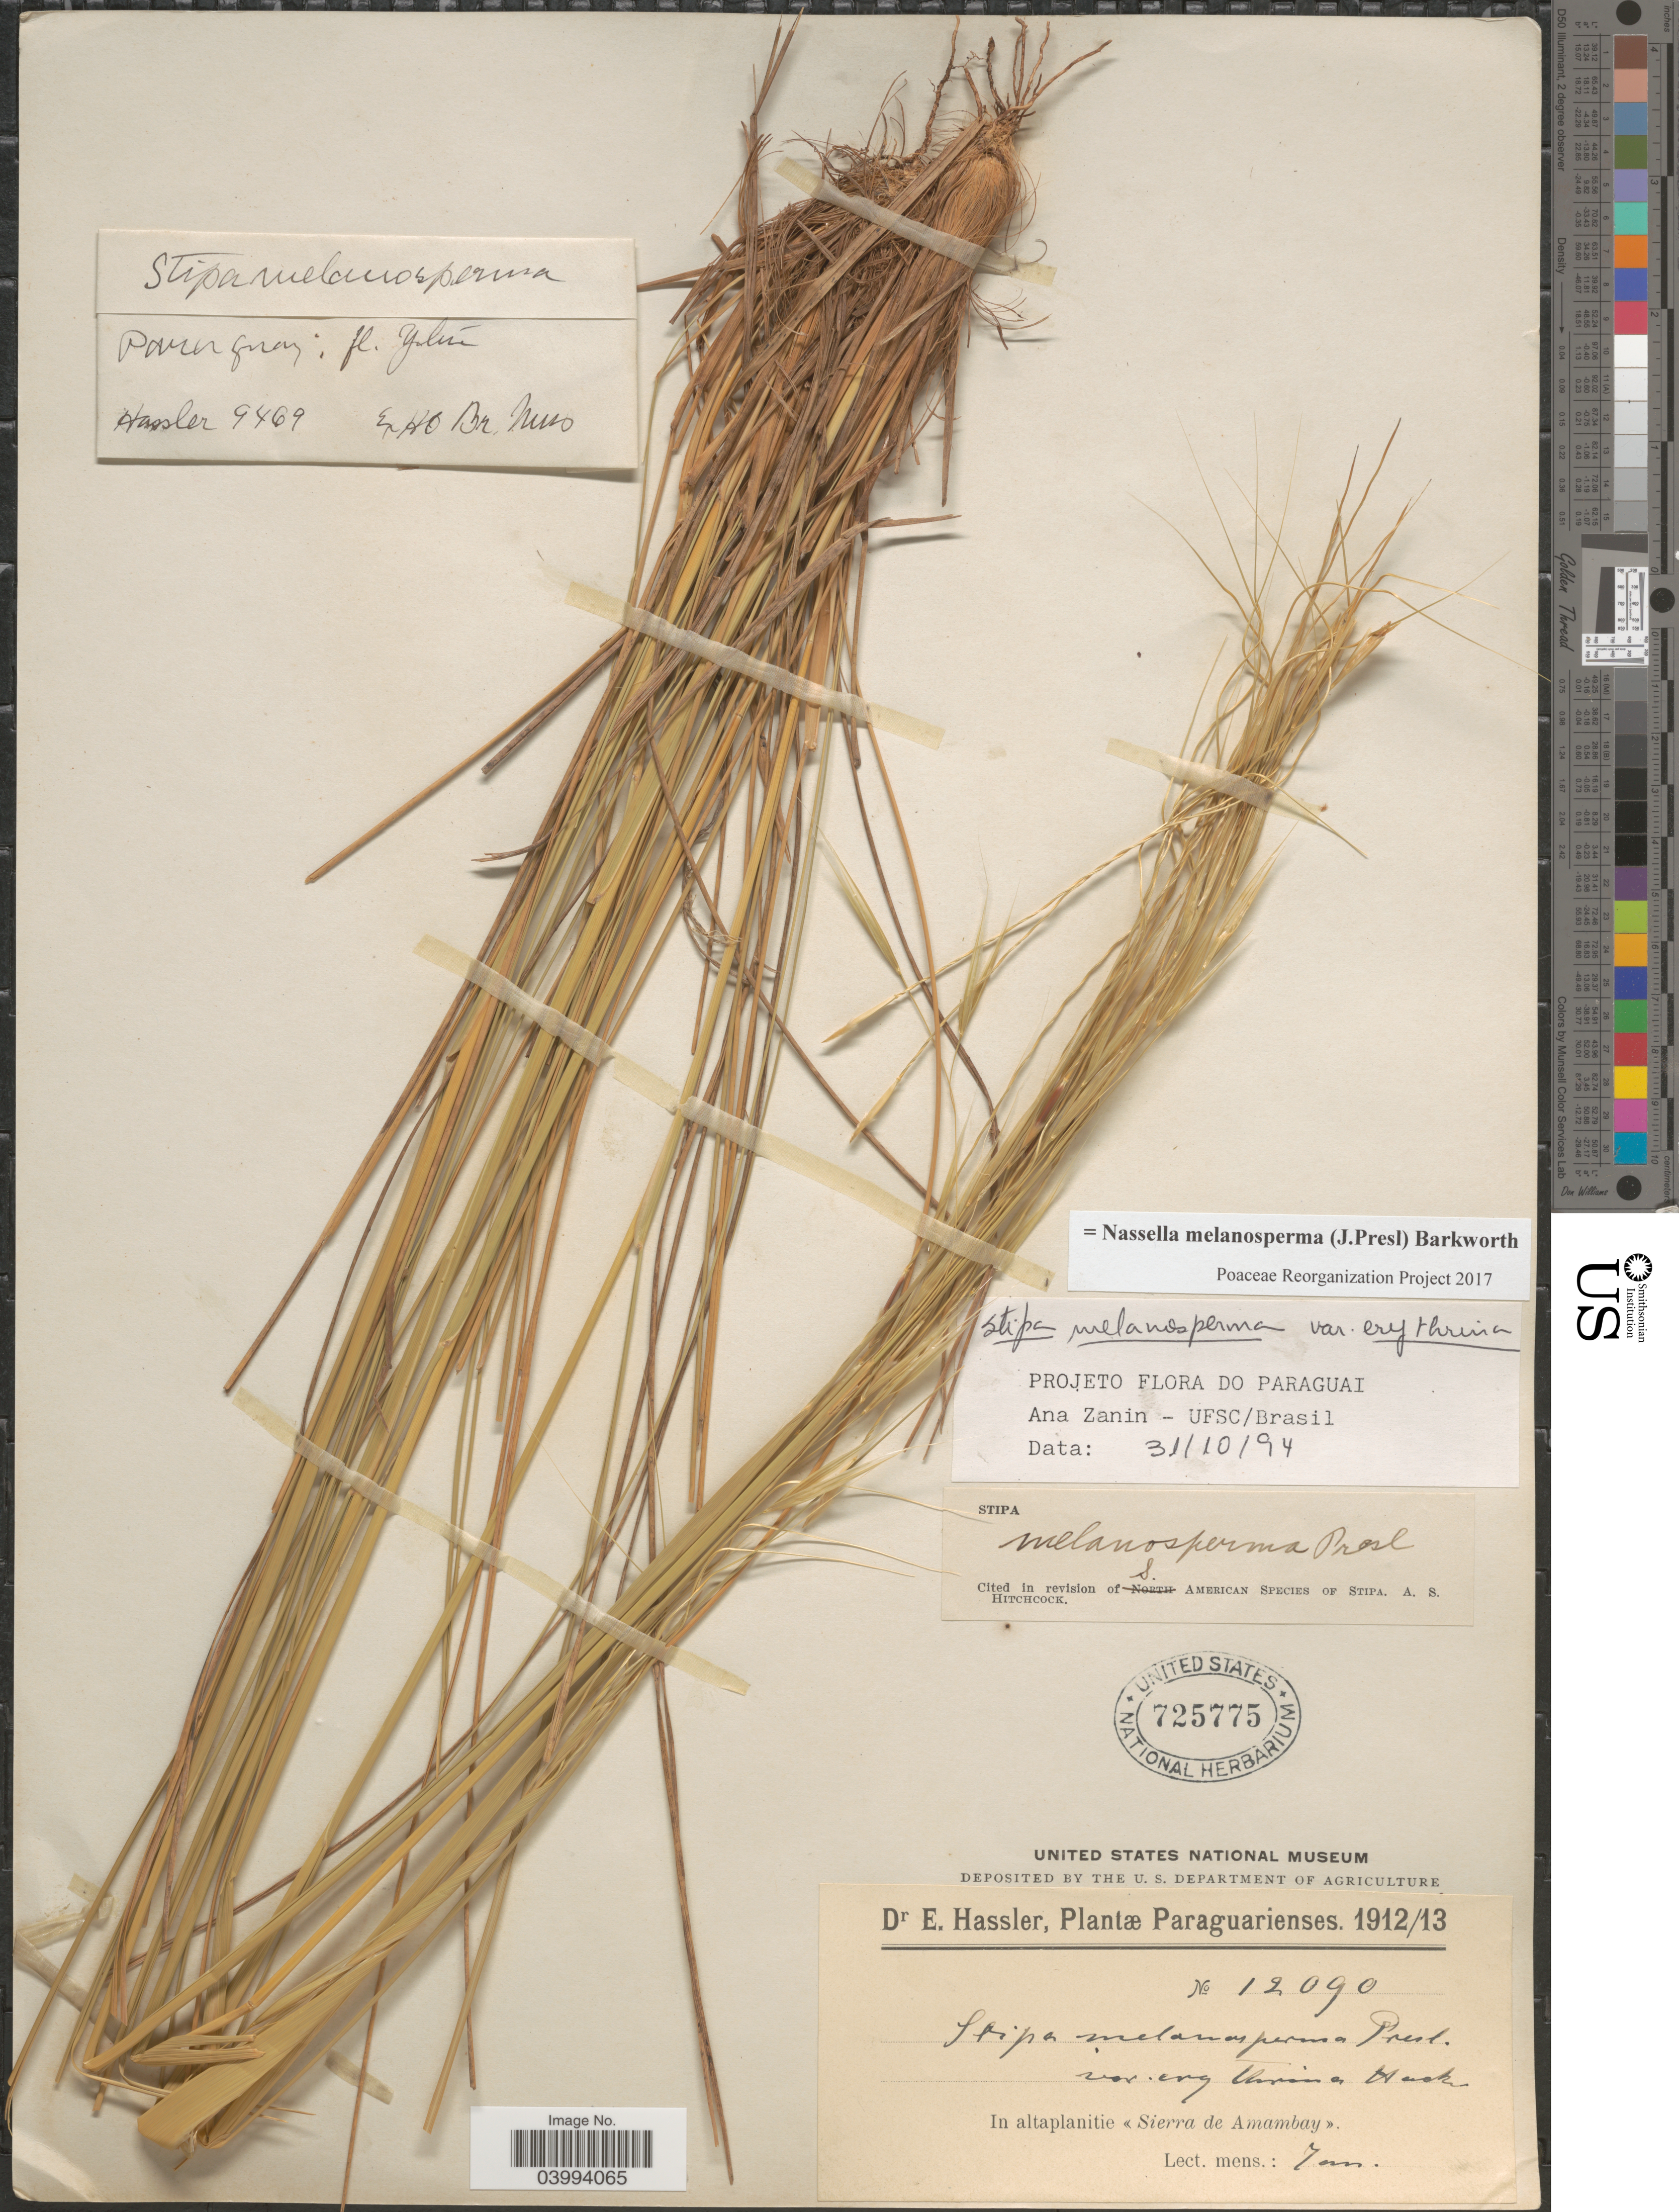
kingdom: Plantae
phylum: Tracheophyta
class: Liliopsida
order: Poales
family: Poaceae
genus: Nassella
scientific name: Nassella melanosperma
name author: (J. Presl) Barkworth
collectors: Hassler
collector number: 9469/12090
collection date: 1912-01/1913-01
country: Paraguay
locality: In altaplanitie «Sierra de Amambay».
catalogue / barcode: US 725775